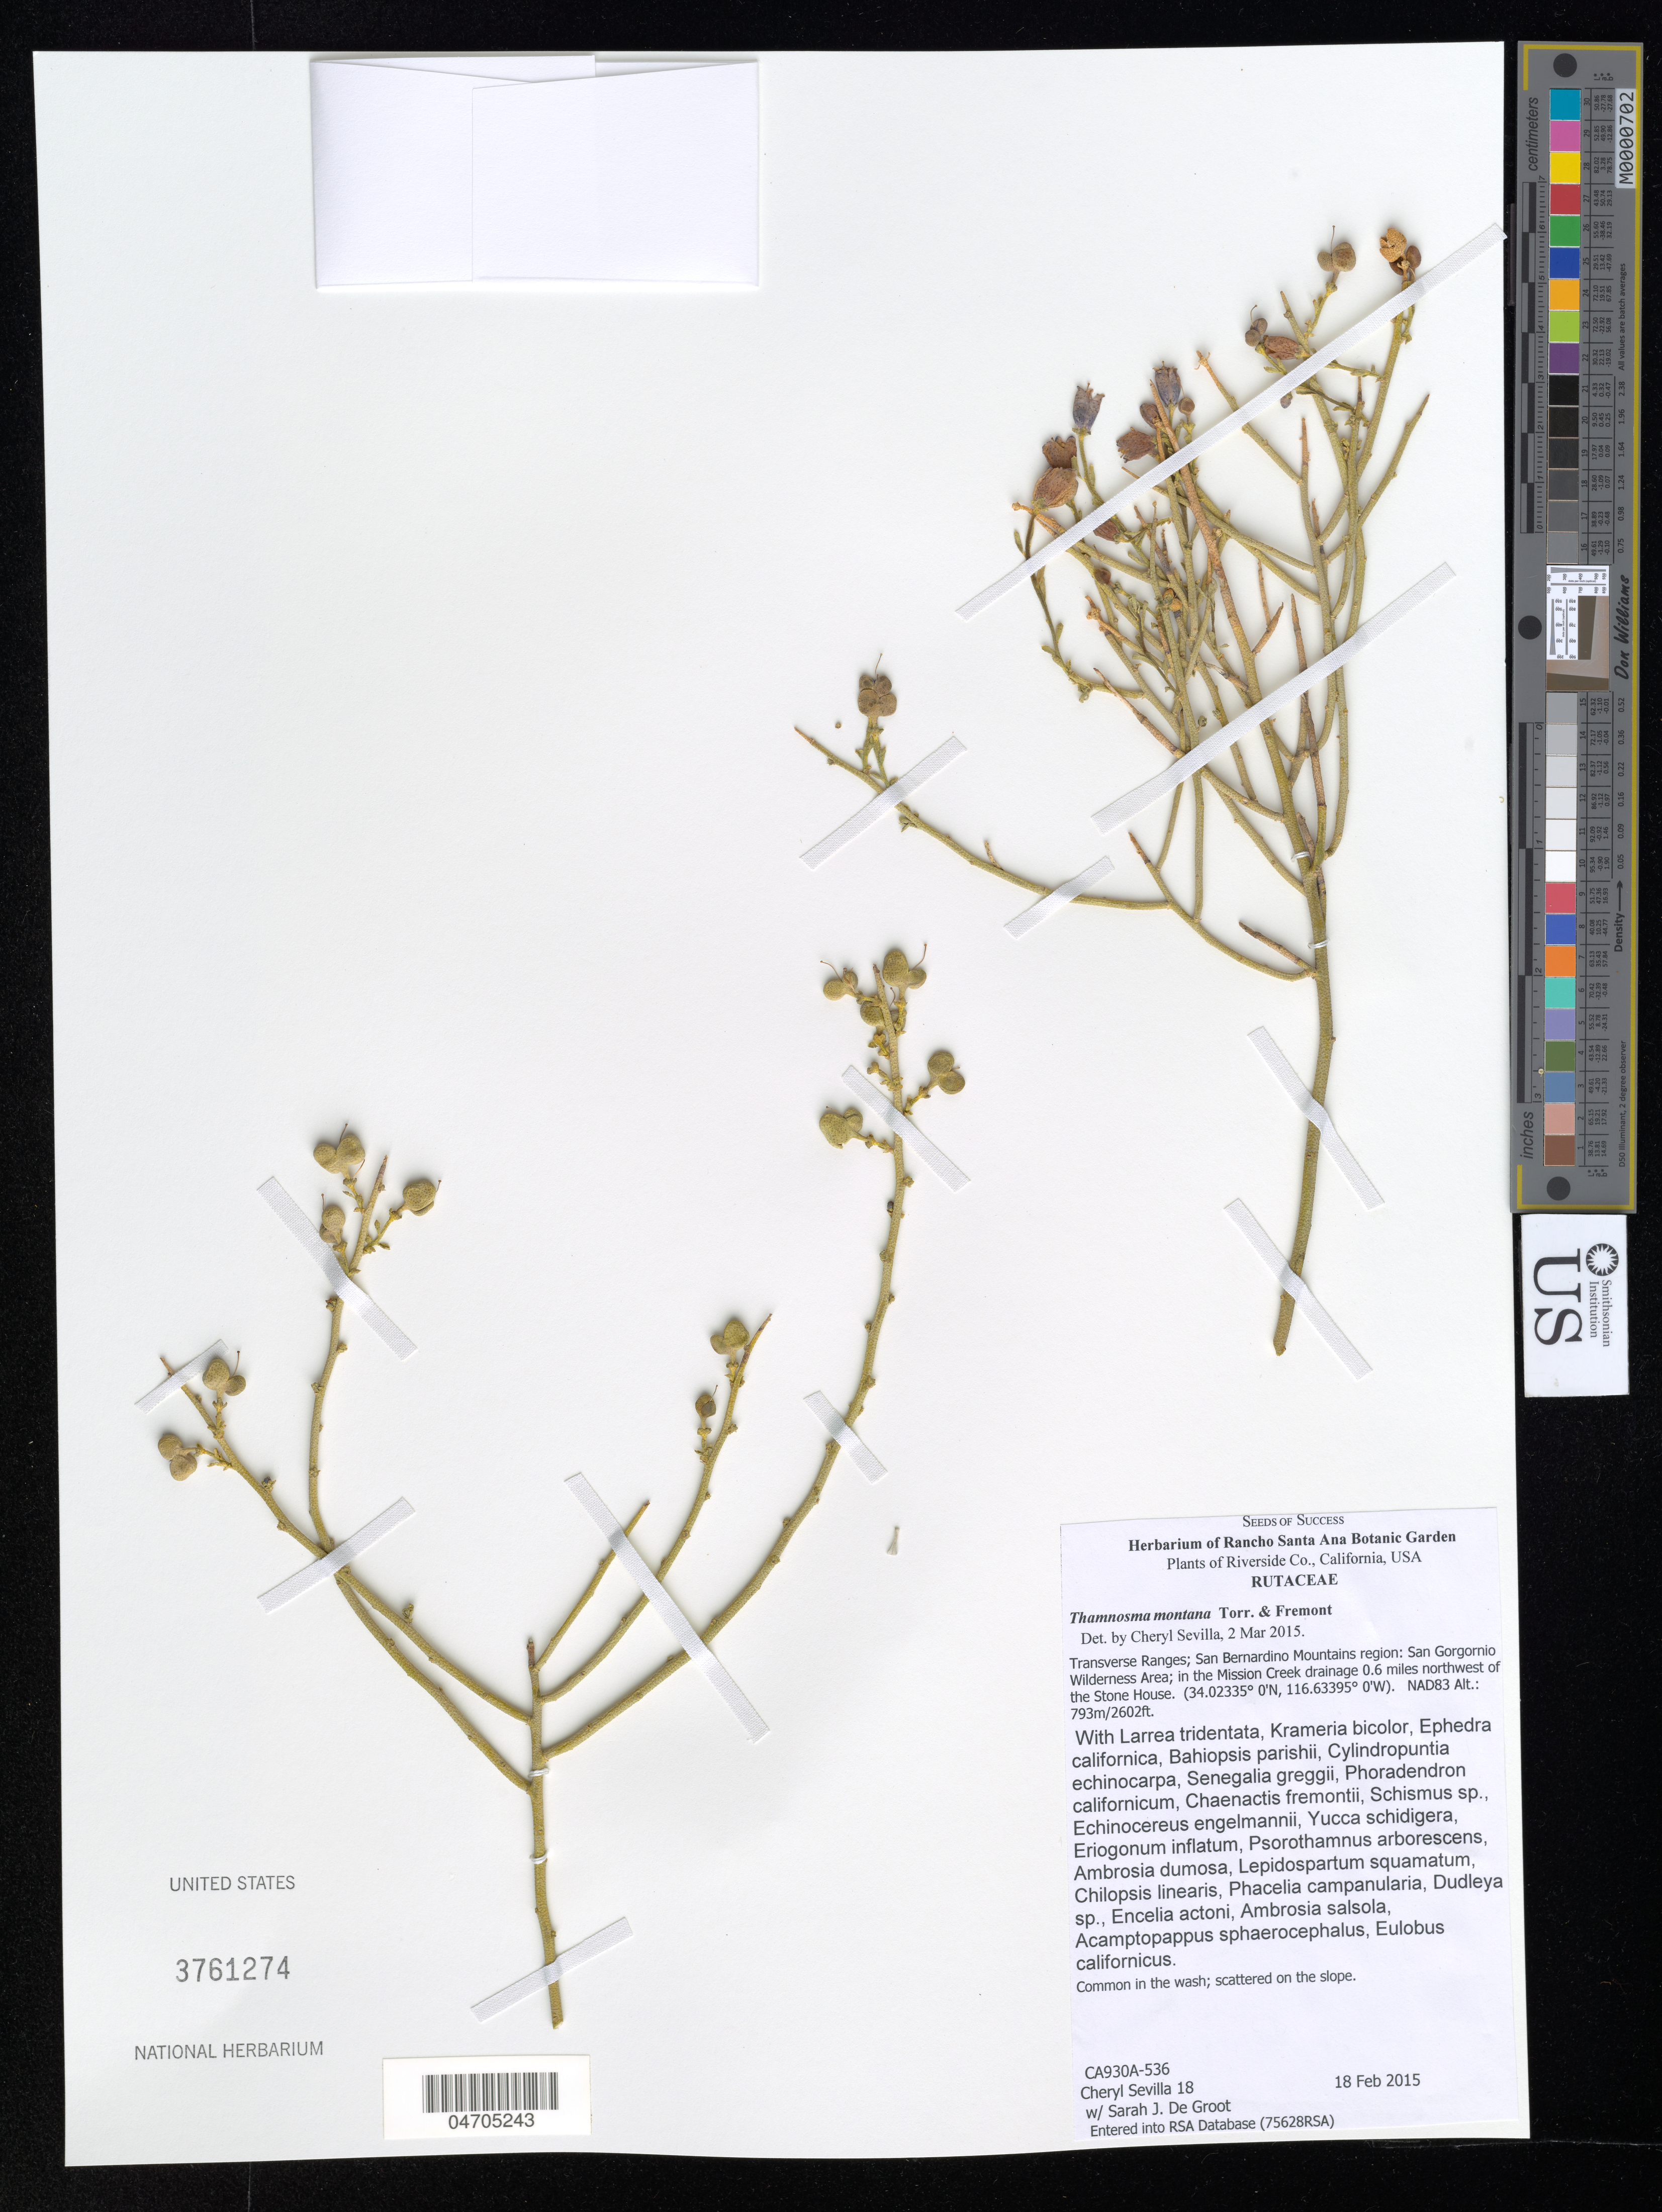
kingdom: Plantae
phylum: Tracheophyta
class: Magnoliopsida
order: Sapindales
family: Rutaceae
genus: Thamnosma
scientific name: Thamnosma montana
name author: Torr. & Frém.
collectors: C. Sevilla & S. De Groot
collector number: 18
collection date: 2015-02-18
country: United States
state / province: California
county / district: Riverside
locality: Riverside Co. Transverse Ranges; San Bernardino Mountains region: San Gorgornio Wilderness Area; in the Mission Creek drainage 0.6 miles northwest of the Stone House.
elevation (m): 793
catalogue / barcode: US 3761274